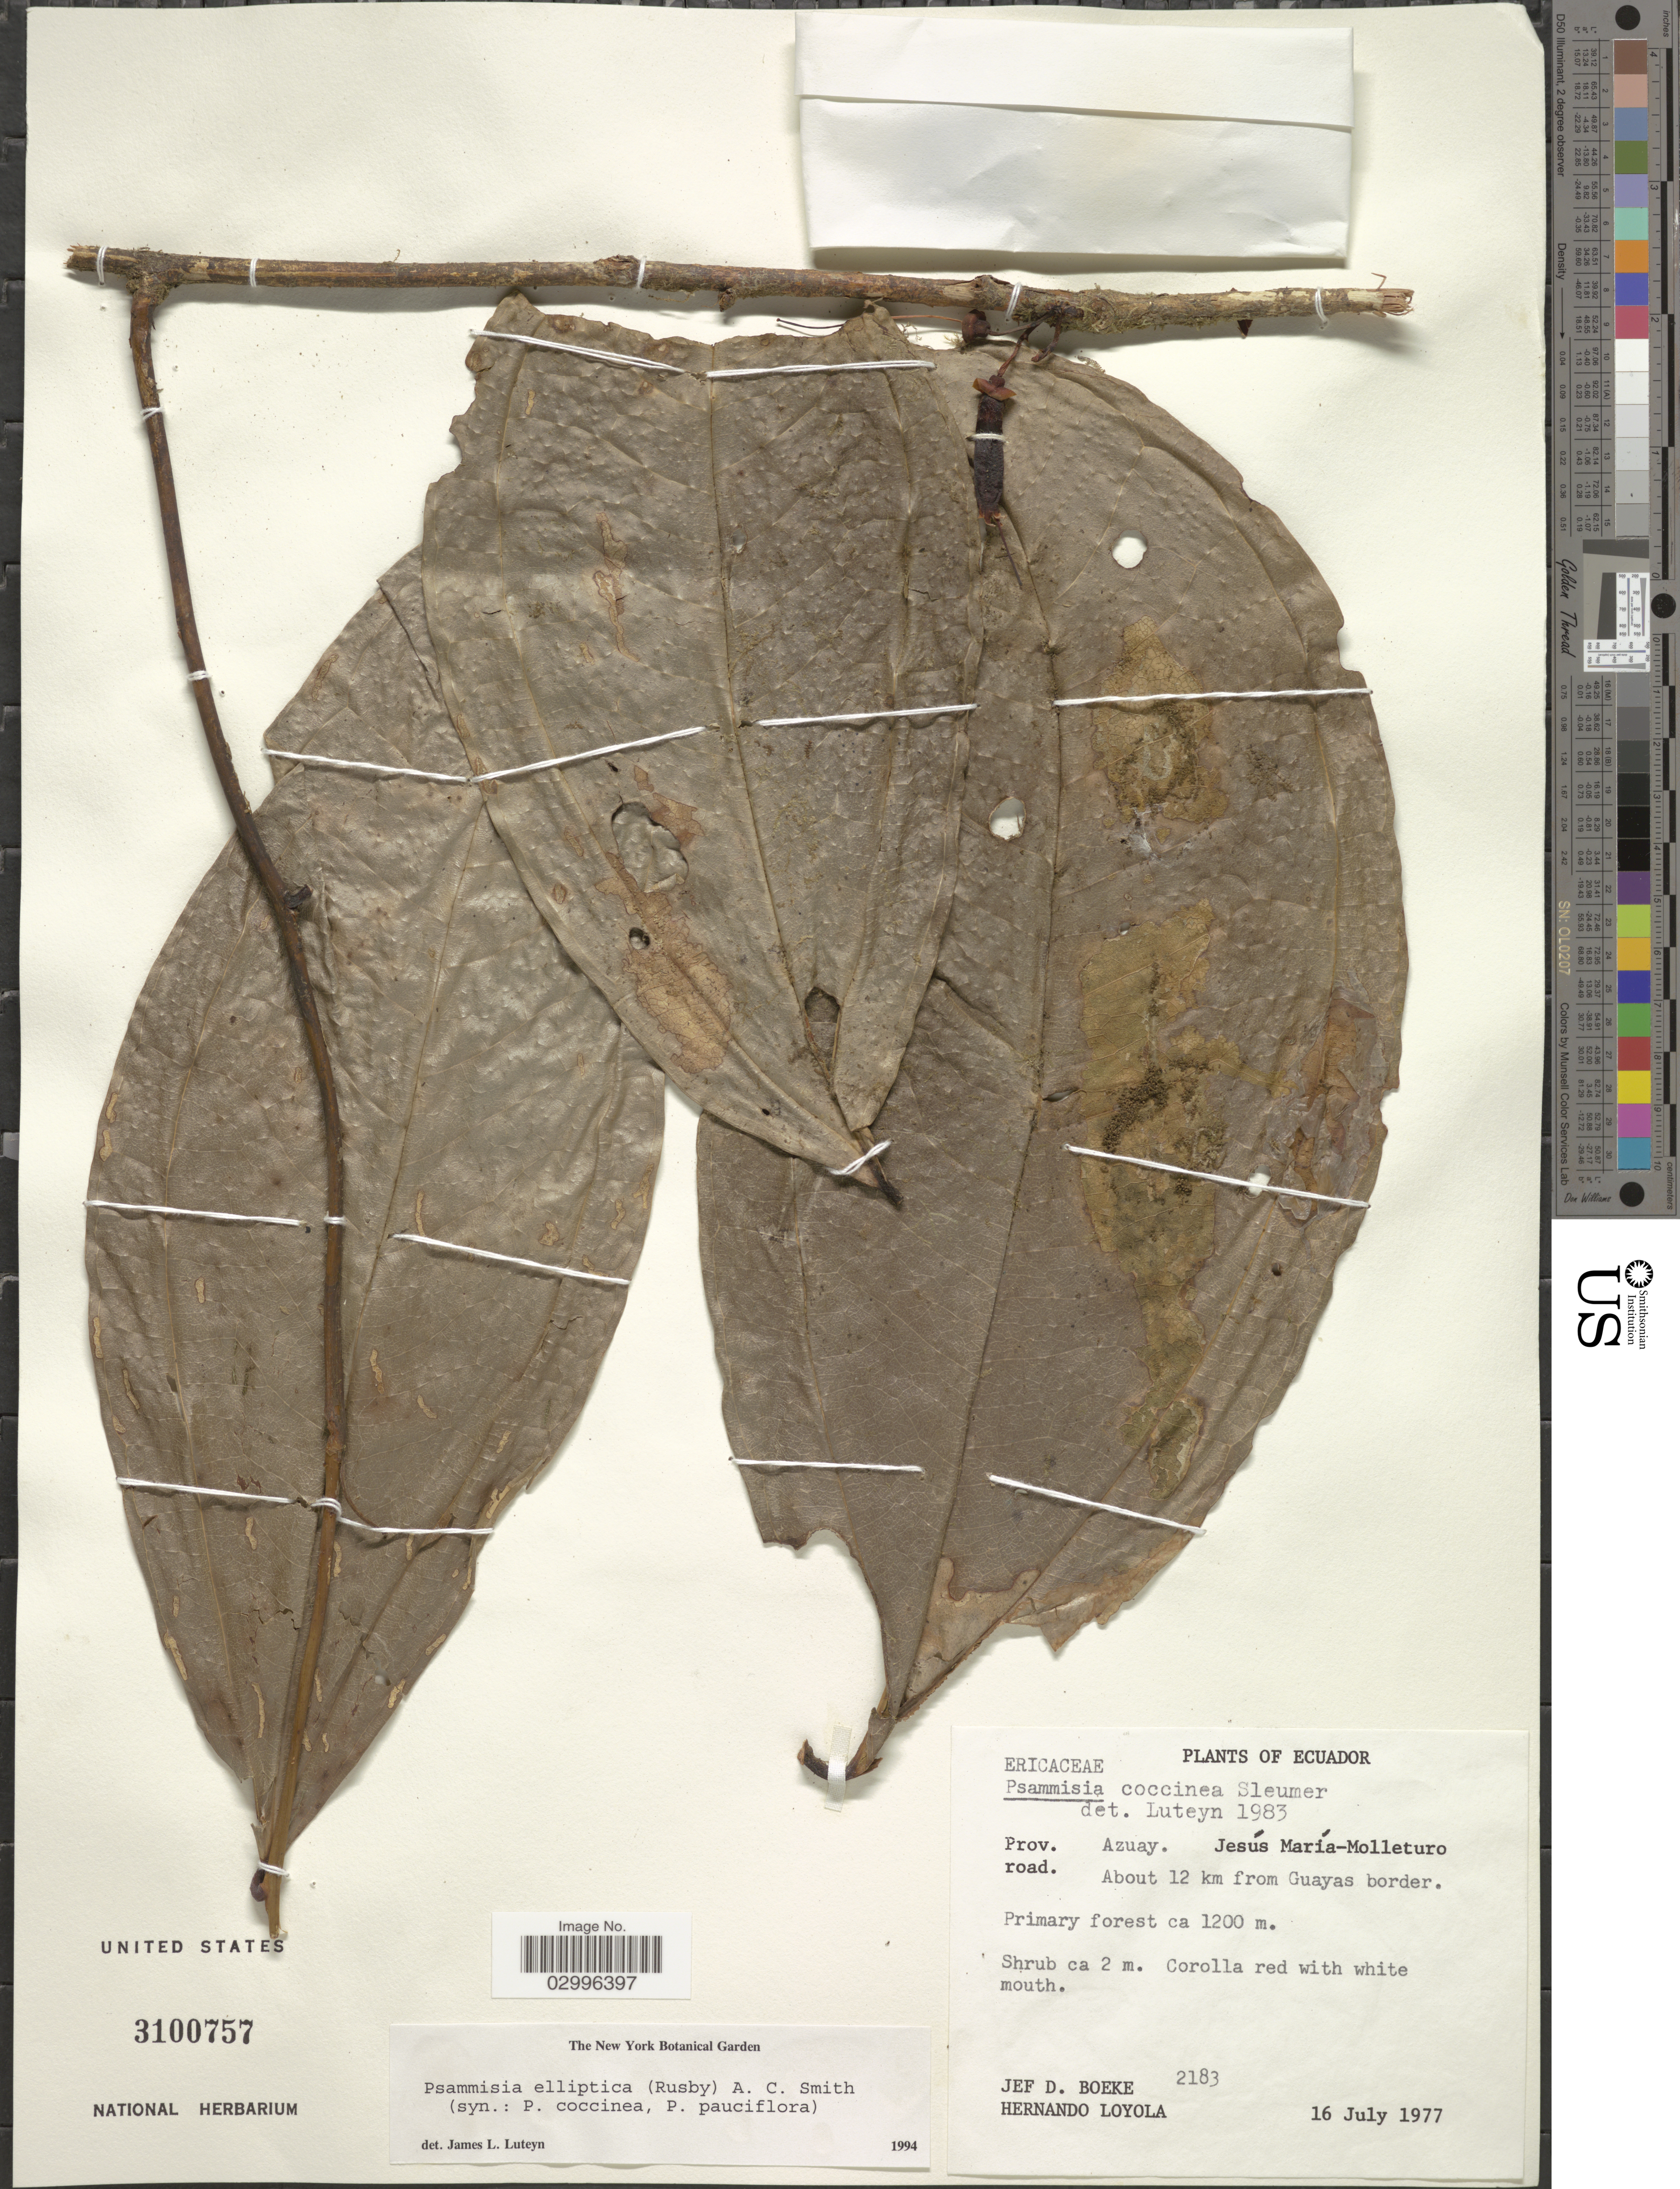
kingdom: Plantae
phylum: Tracheophyta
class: Magnoliopsida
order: Ericales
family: Ericaceae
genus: Psammisia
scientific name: Psammisia elliptica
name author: (Rusby) A.C. Sm.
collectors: J. Boeke & H. Loyola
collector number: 2183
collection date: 1977-07-16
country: Ecuador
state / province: Azuay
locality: Jesús María-Molleturo road. About 12 km from Guayas border.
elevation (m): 1200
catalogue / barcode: US 3100757